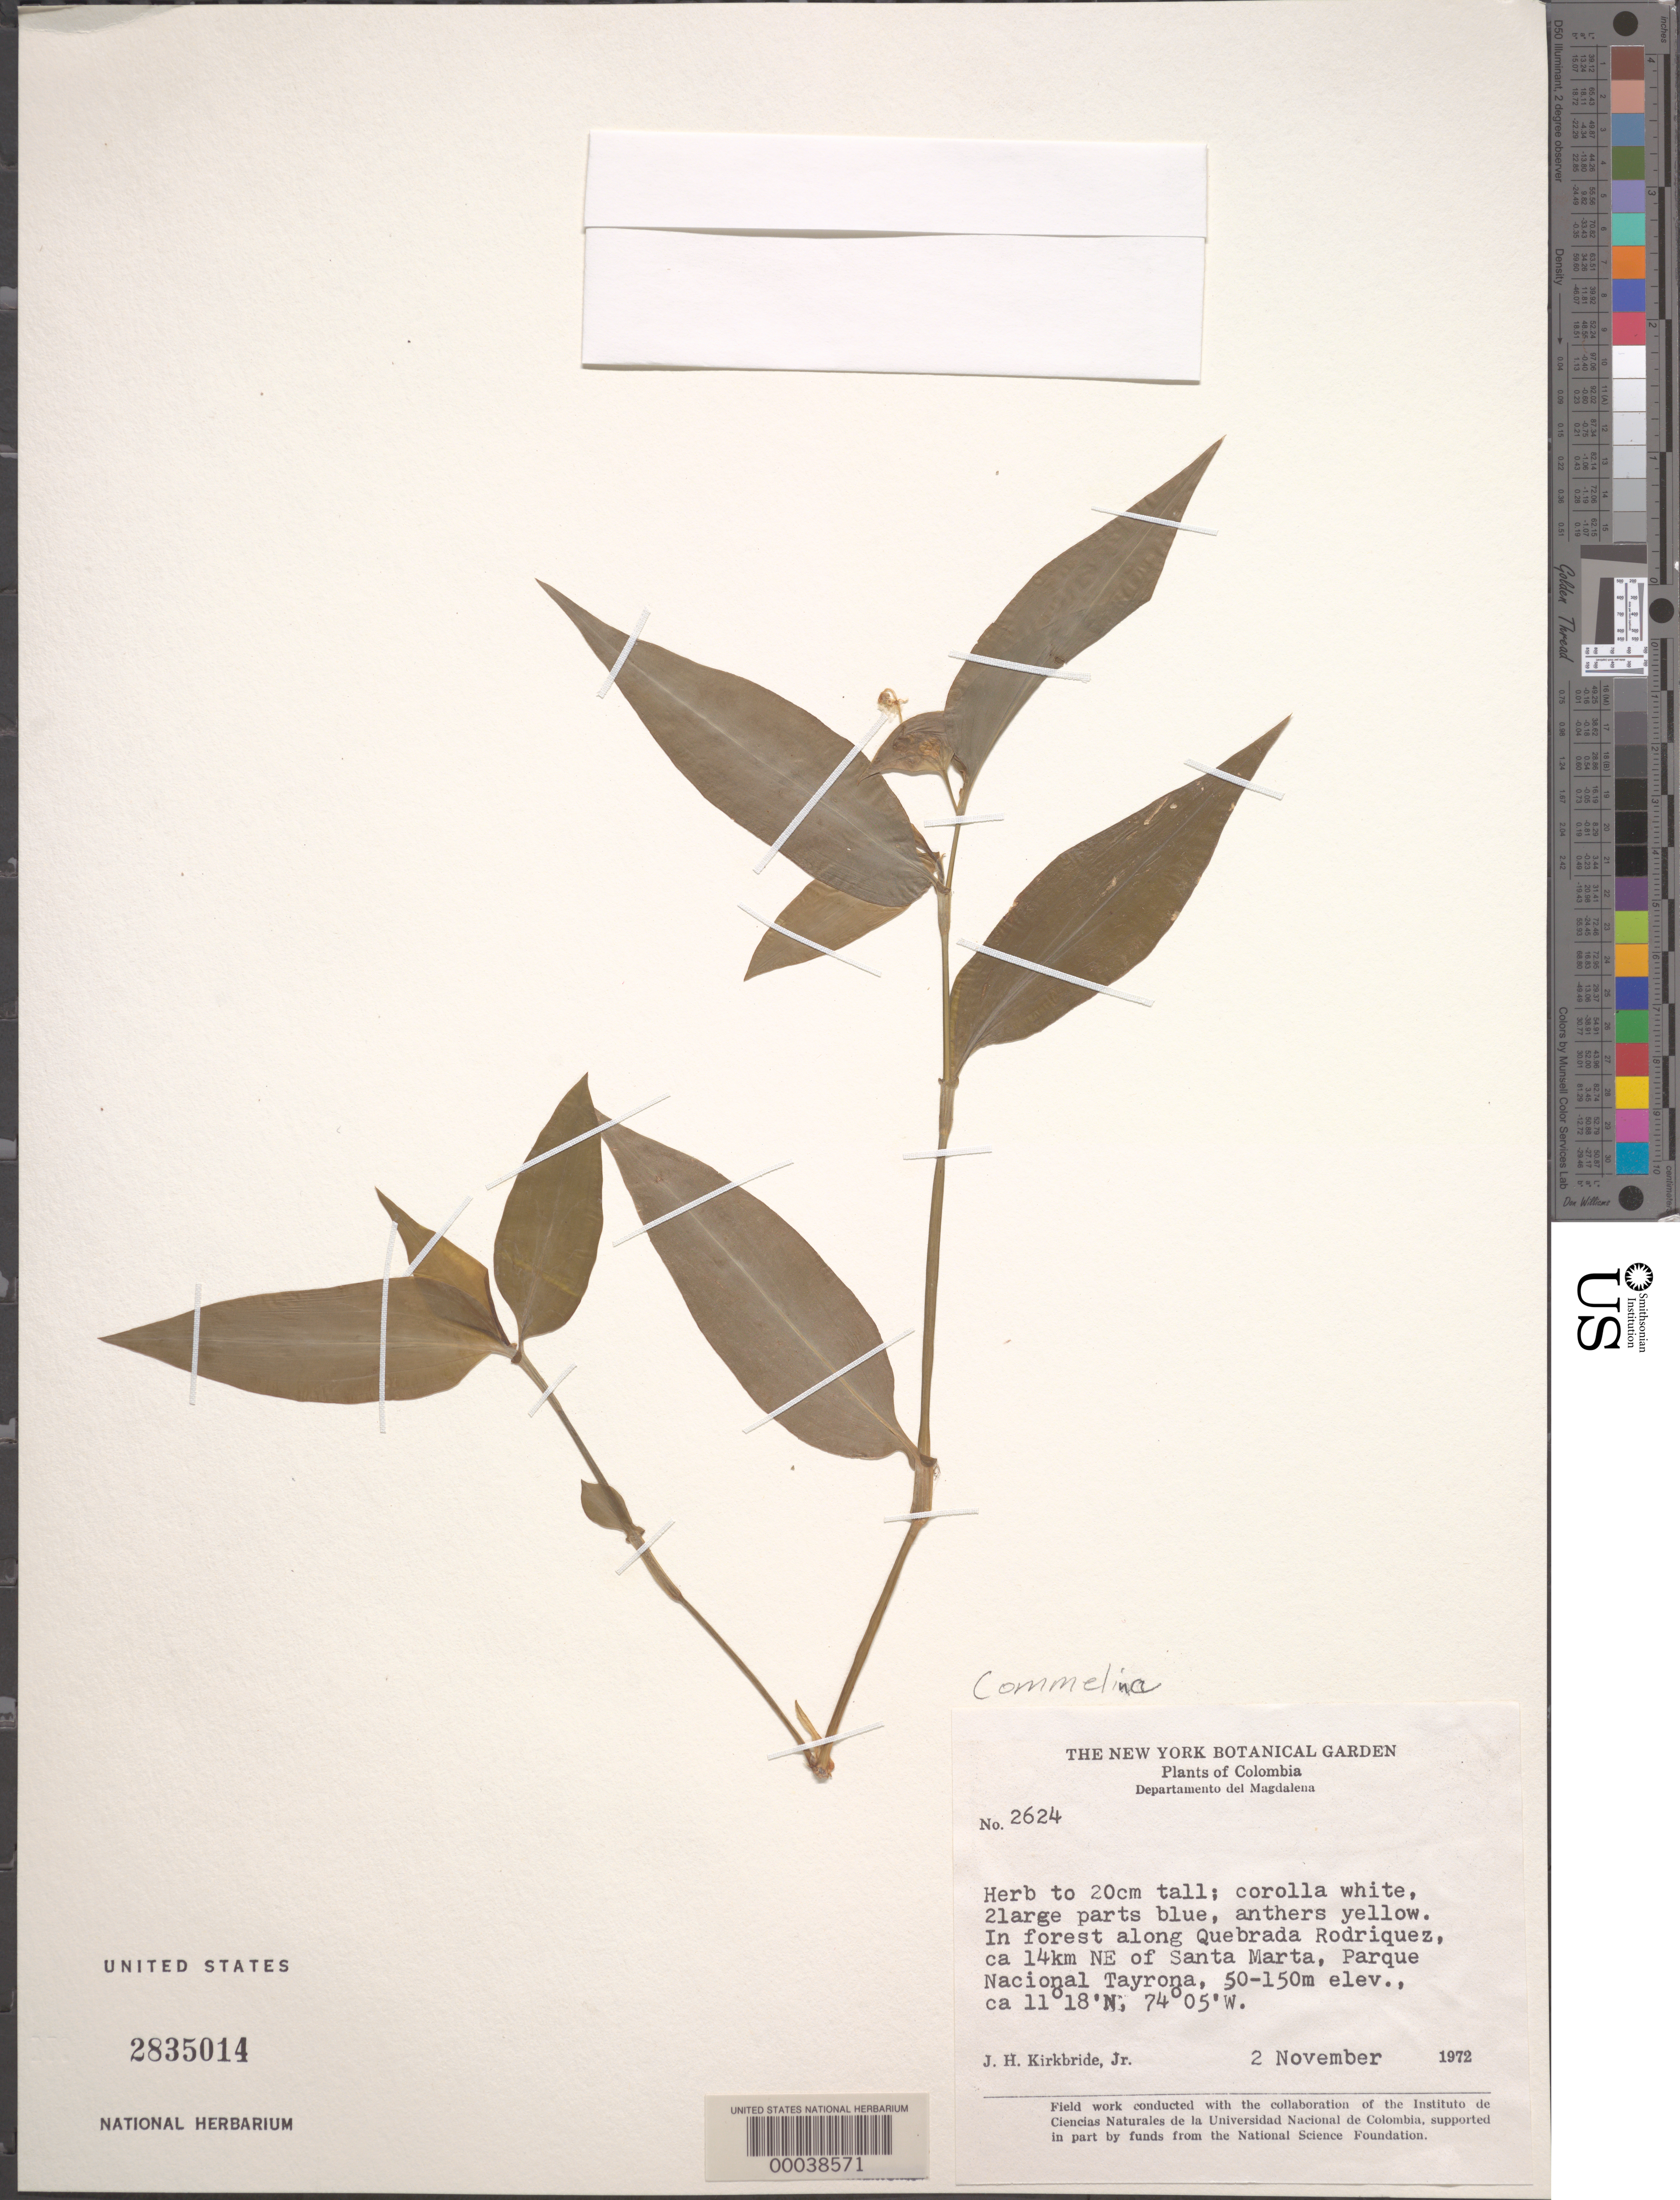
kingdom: Plantae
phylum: Tracheophyta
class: Liliopsida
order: Commelinales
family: Commelinaceae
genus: Commelina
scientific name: Commelina erecta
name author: L.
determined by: Faden, Robert B., (US), Smithsonian Institution - National Museum of Natural History (UNITED STATES)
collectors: J. H. Kirkbride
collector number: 2624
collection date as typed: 02 Nov 1972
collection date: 1972-11-02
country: Colombia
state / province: Magdalena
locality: Quebrada rodriquez, NE of Santa Marta, park Nacional tayrona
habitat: Forest; along ravine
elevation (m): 50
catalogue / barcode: US 2835014